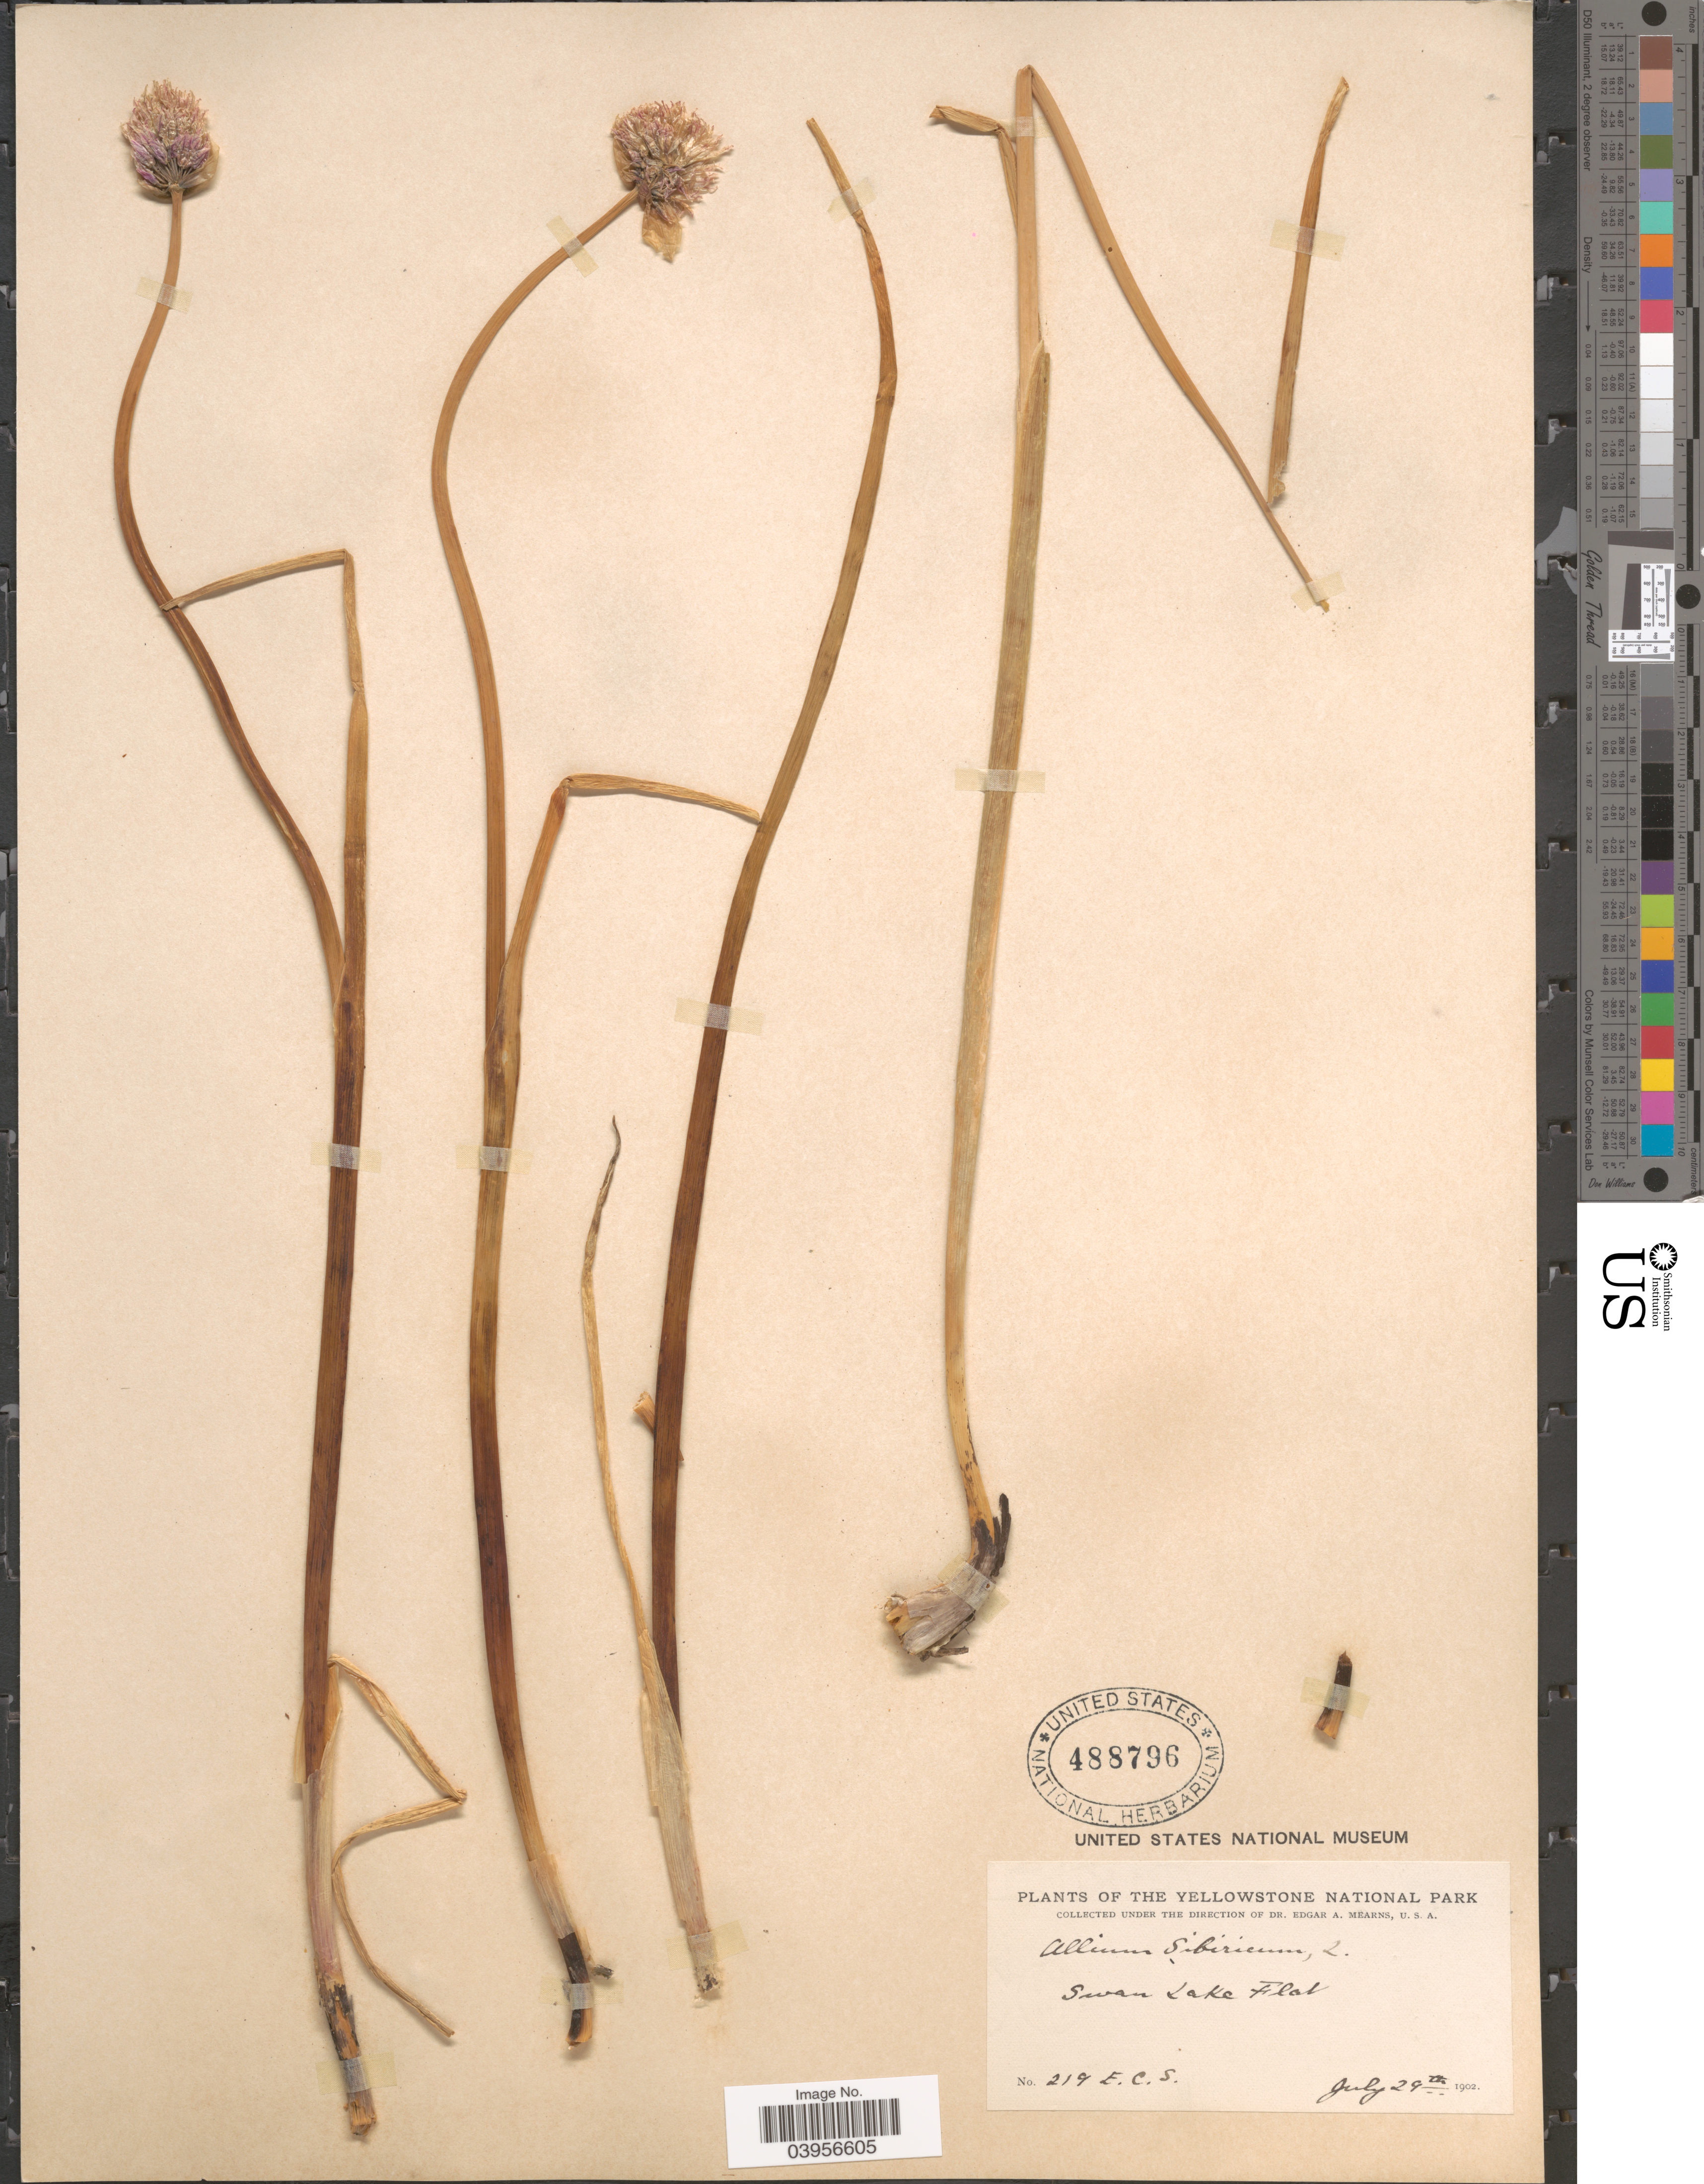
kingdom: Plantae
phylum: Tracheophyta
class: Liliopsida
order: Asparagales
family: Amaryllidaceae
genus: Allium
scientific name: Allium schoenoprasum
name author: L.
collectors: E. C. Smith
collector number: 219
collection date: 1902-07-29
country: United States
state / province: Wyoming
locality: The Yellowstone National Park. Swan Lake Flat.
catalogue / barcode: US 488796